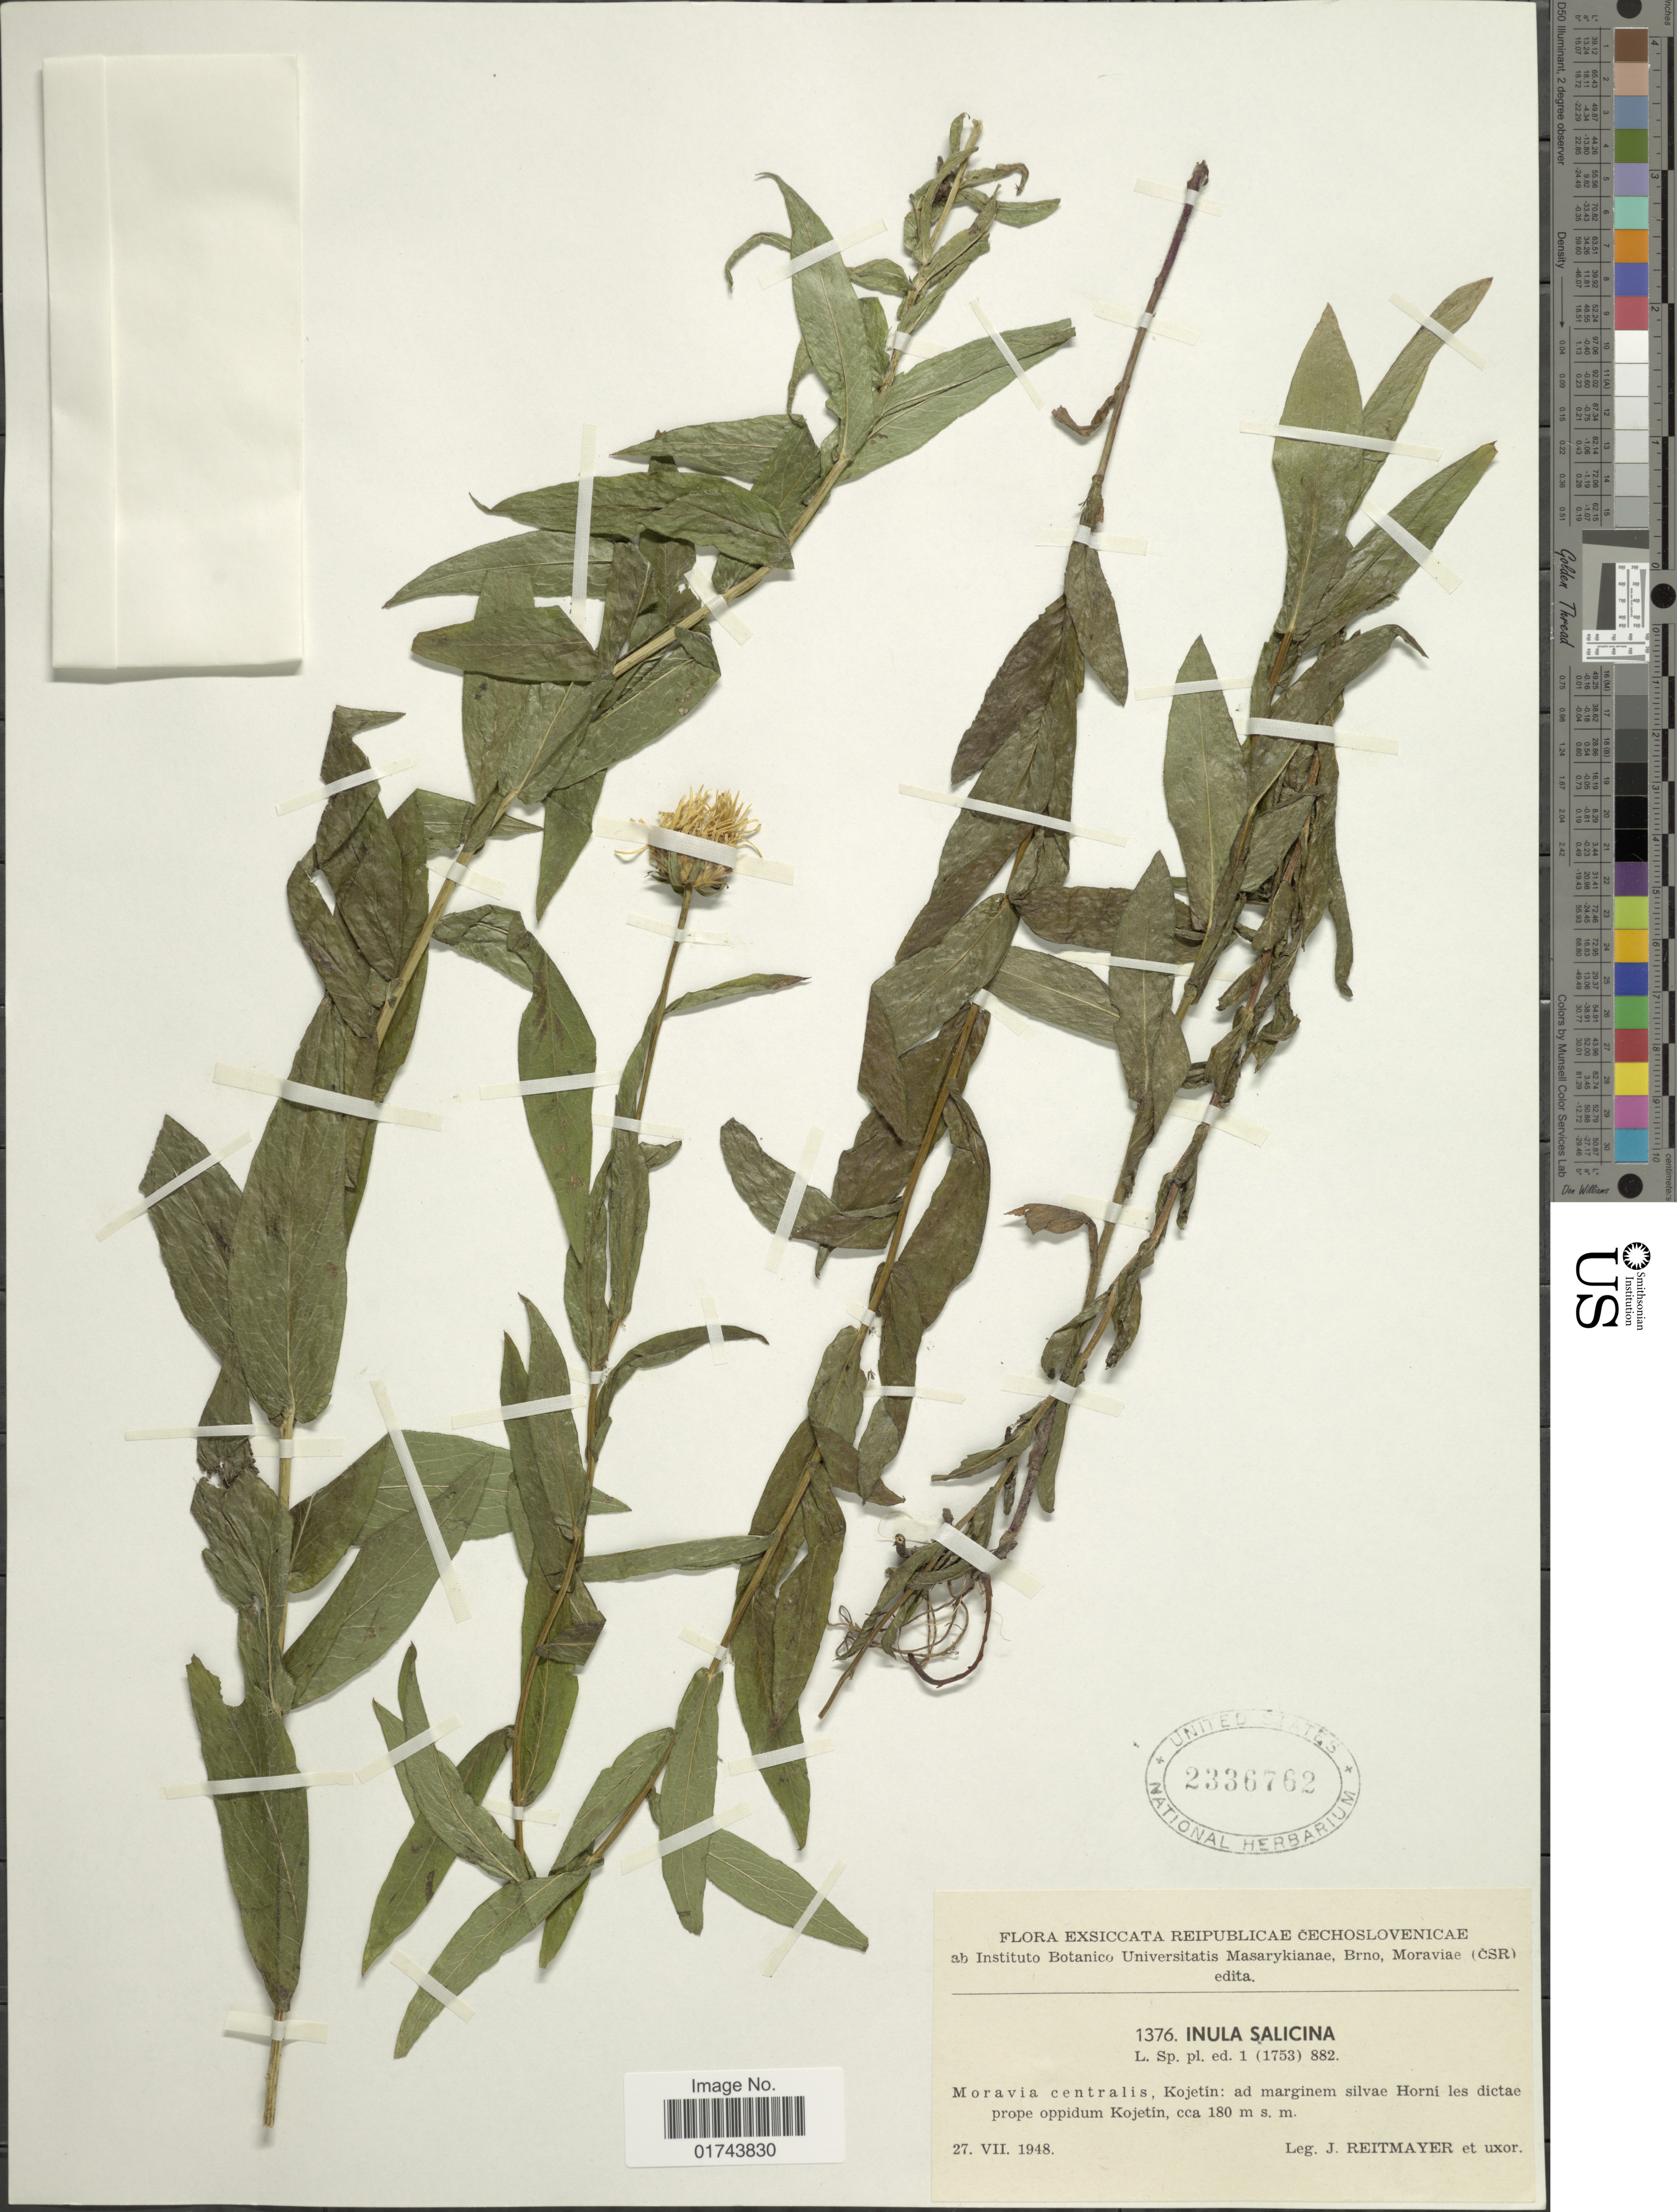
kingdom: Plantae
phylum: Tracheophyta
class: Magnoliopsida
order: Asterales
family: Asteraceae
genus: Inula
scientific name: Inula salicina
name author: L.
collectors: J. Reitmayer & et al.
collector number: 1376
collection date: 1948-07-27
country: Czechia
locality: Moravia centralis, Kojetin: ad marginem silvae Horni les dictae prope oppidum Kojetin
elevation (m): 180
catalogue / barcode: US 2336762